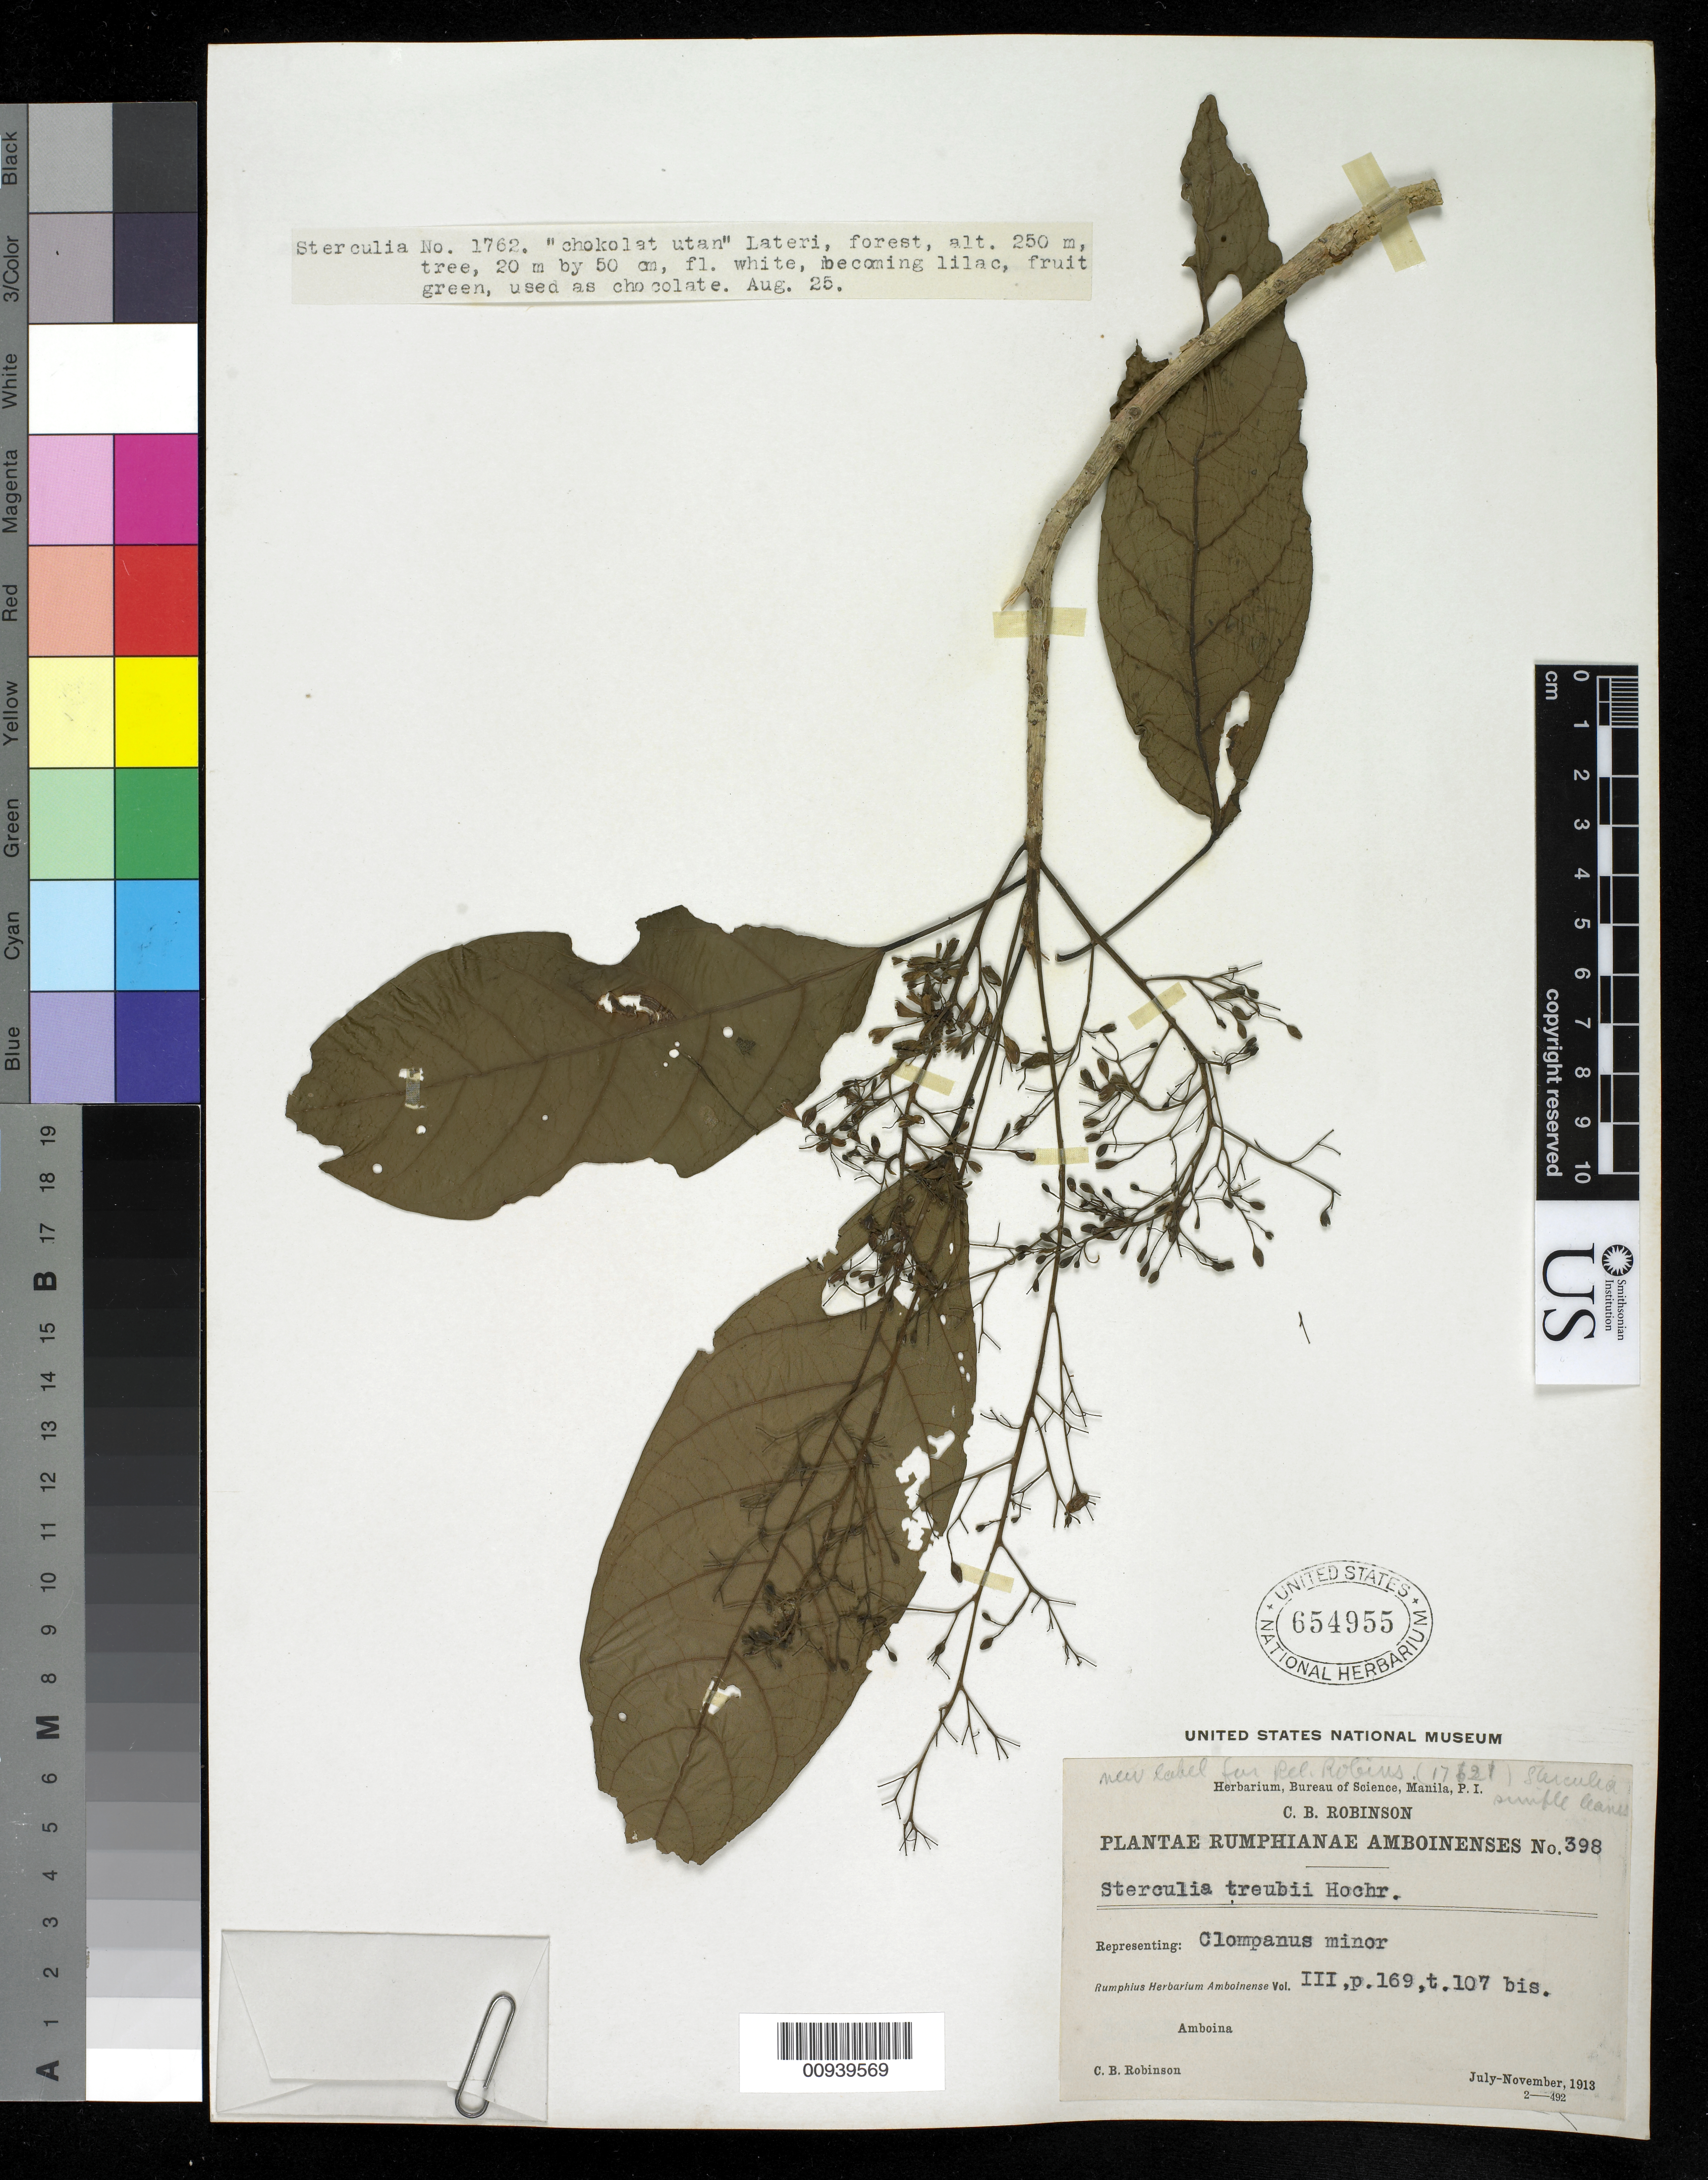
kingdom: Plantae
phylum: Tracheophyta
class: Magnoliopsida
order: Malvales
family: Malvaceae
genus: Sterculia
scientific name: Sterculia treubii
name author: Hochr.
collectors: C. Robinson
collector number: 398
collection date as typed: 25 Aug 1913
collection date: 1913-08-25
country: Indonesia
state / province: Maluku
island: Amboina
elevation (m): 250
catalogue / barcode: US 654955